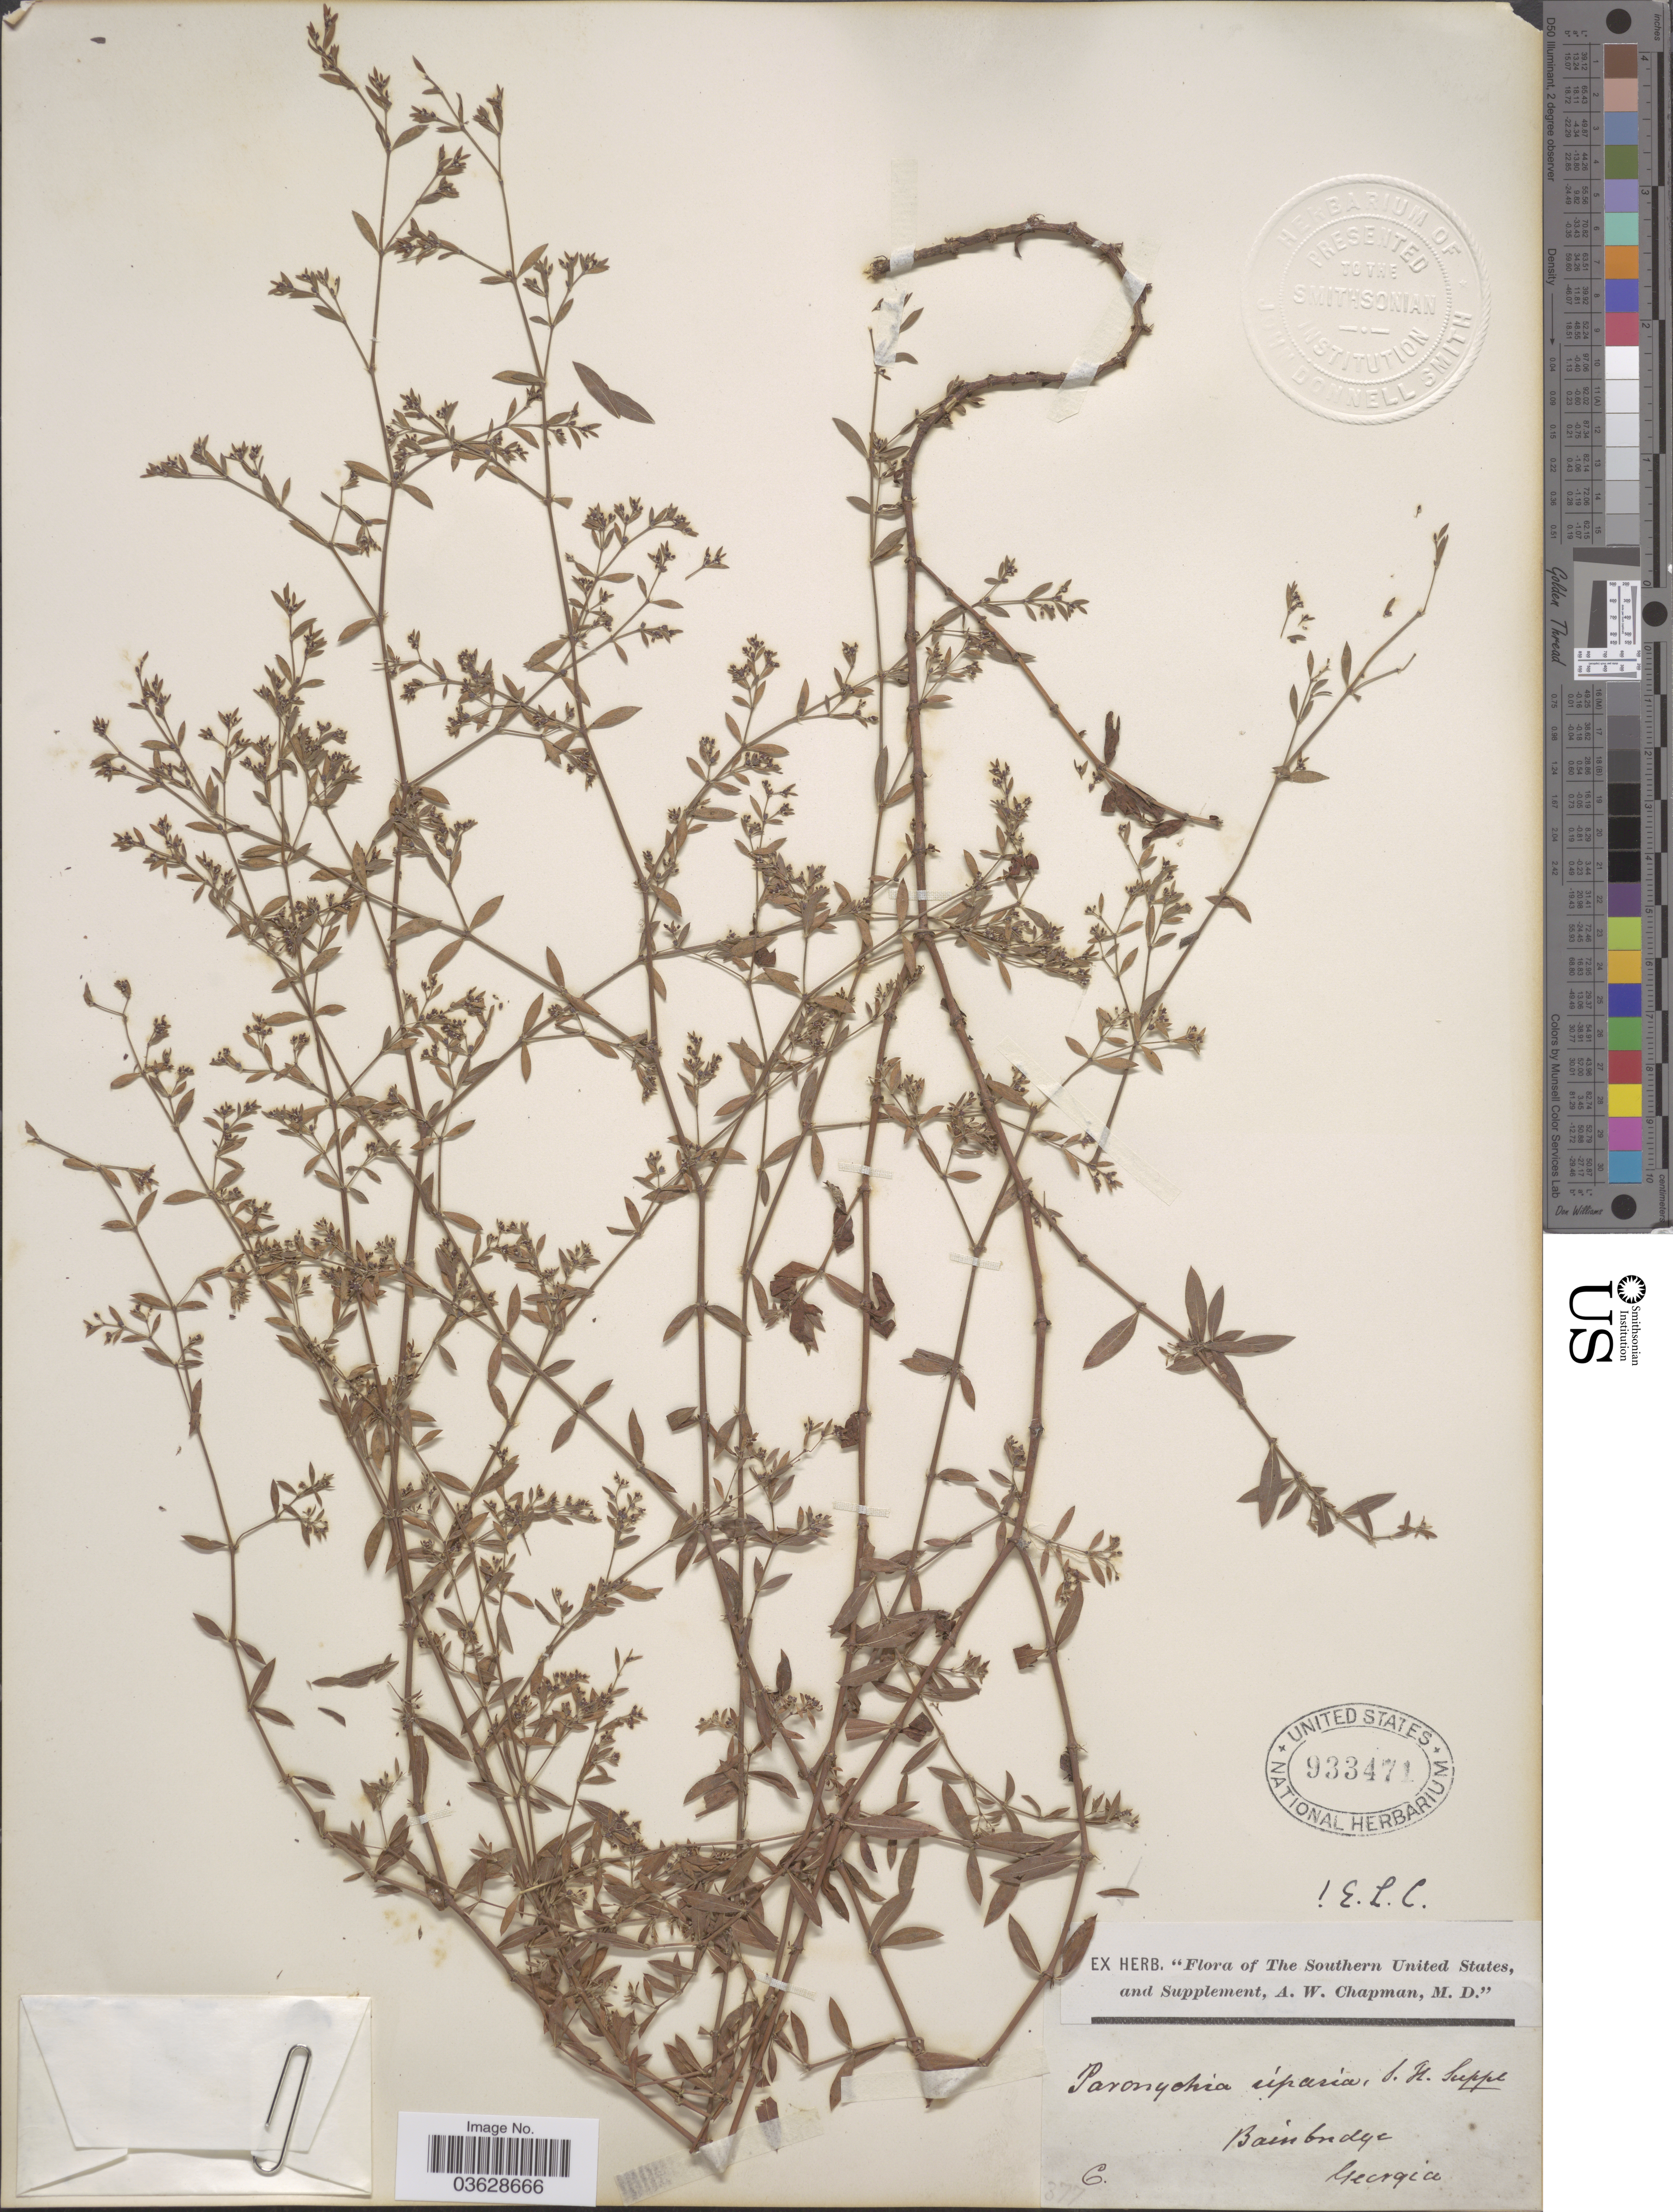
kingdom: Plantae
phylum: Tracheophyta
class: Magnoliopsida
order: Caryophyllales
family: Caryophyllaceae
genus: Paronychia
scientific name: Paronychia baldwinii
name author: (A. Gray & Torr.) Fenzl ex Walp.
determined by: Strong, Mark T., (BOT), Smithsonian Institution - National Museum of Natural History (UNITED STATES)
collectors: A. W. Chapman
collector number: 377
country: United States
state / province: Georgia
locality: The Southern United States. Bainbridge.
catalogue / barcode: US 933471